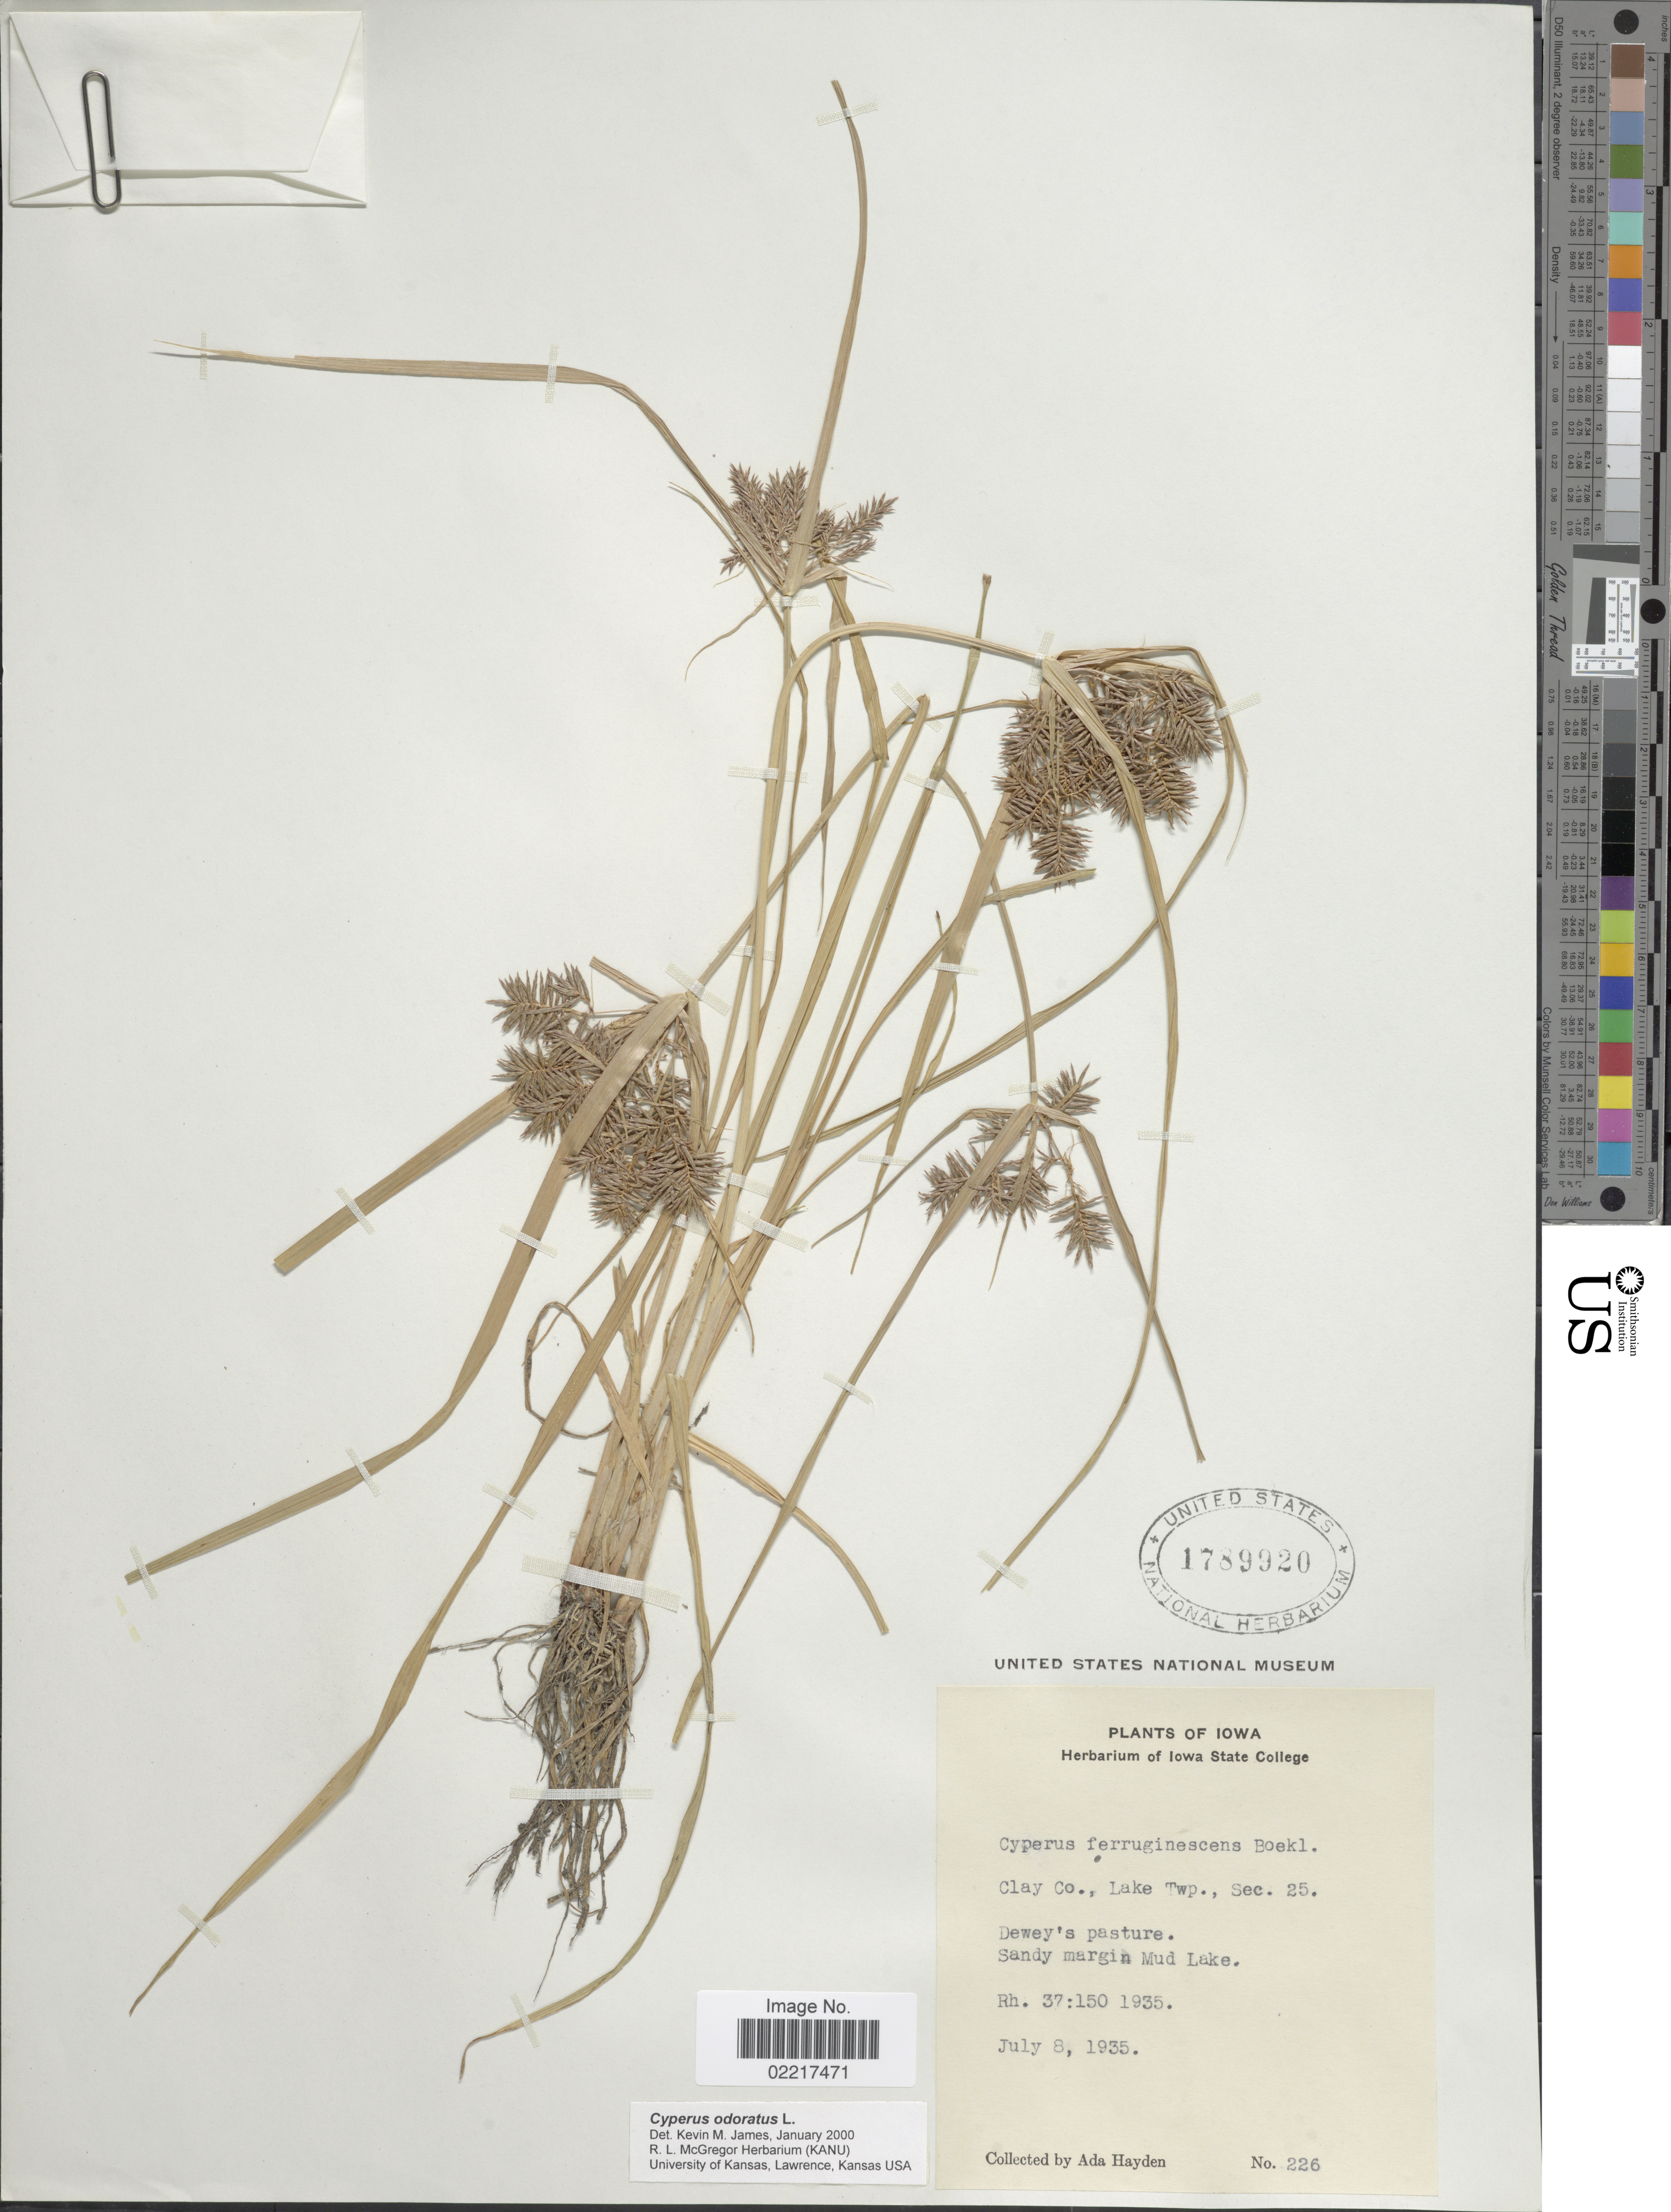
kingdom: Plantae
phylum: Tracheophyta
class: Liliopsida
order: Poales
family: Cyperaceae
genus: Cyperus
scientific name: Cyperus odoratus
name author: L.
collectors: Ada Hayden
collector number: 226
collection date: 1935-07-08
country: United States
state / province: Iowa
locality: Clay Co., Lake Twp., Sec. 25, Dewey's pasture, Sandy margin Mud Lake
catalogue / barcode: US 1789920